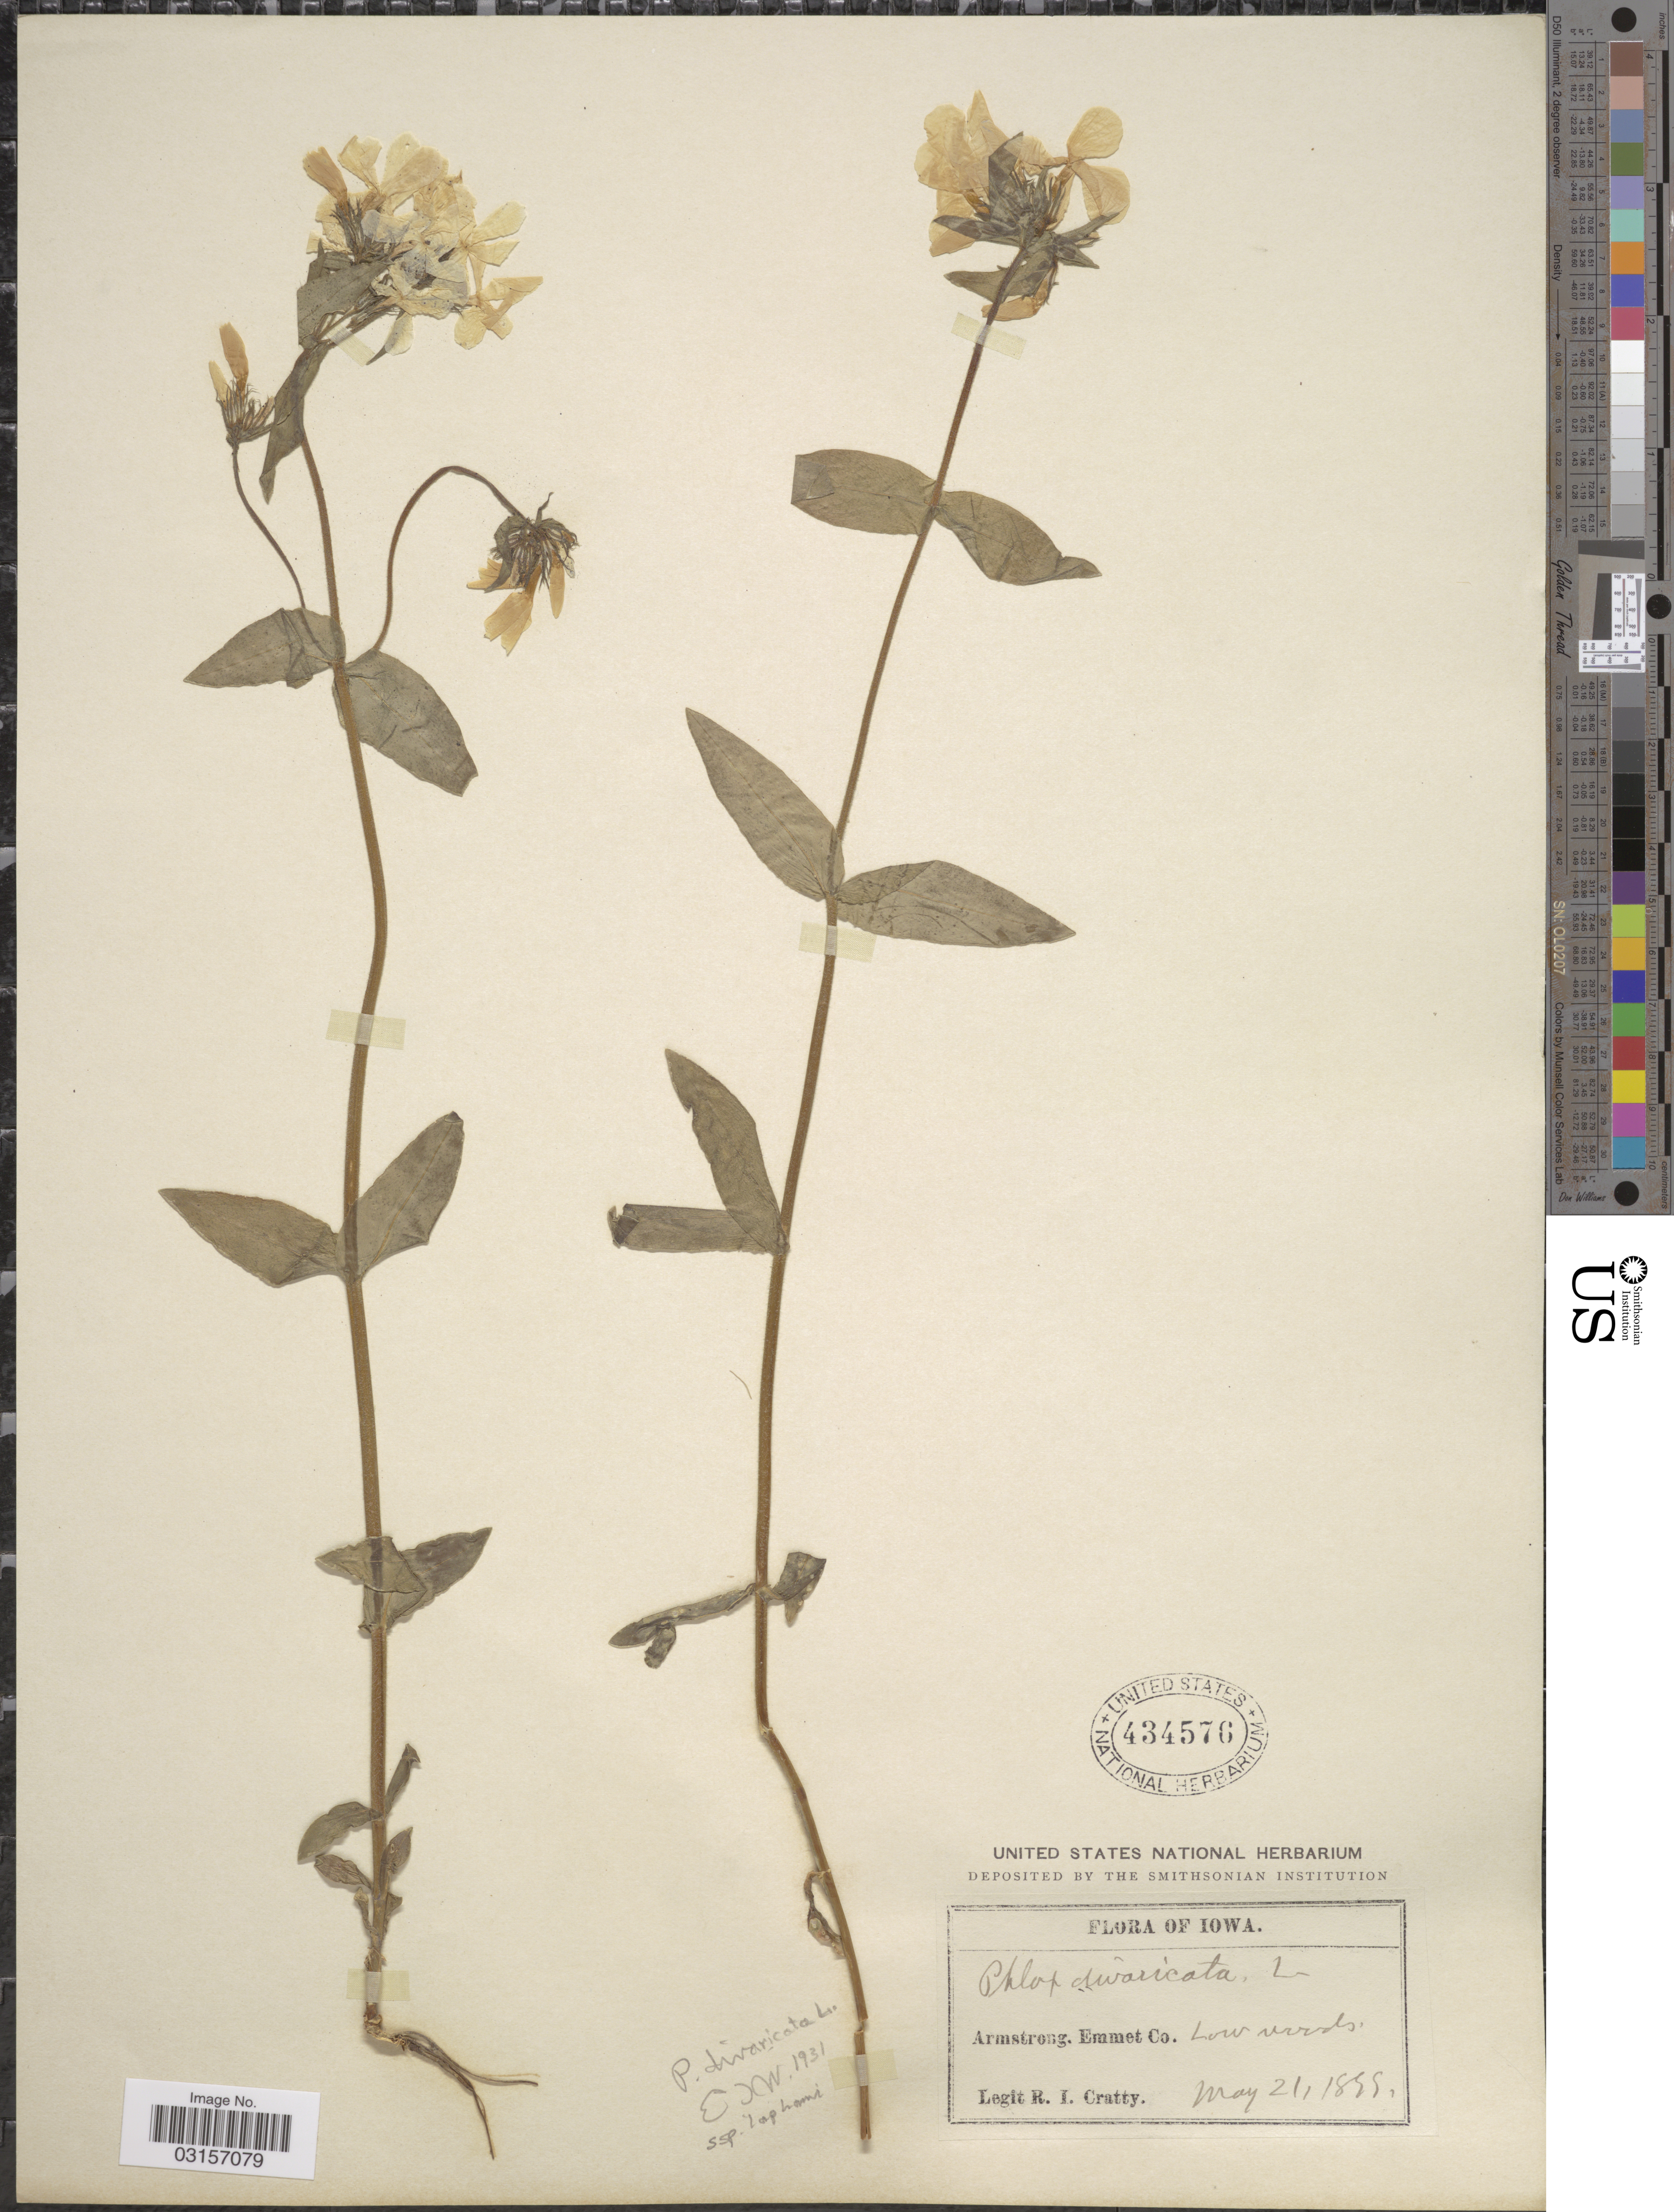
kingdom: Plantae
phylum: Tracheophyta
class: Magnoliopsida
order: Ericales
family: Polemoniaceae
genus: Phlox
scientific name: Phlox divaricata subsp. laphamii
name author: (Alph. Wood) Wherry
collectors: R. Cratty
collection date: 1895-05-21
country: United States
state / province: Iowa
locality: Armstrong, Emmet Co.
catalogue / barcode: US 434576